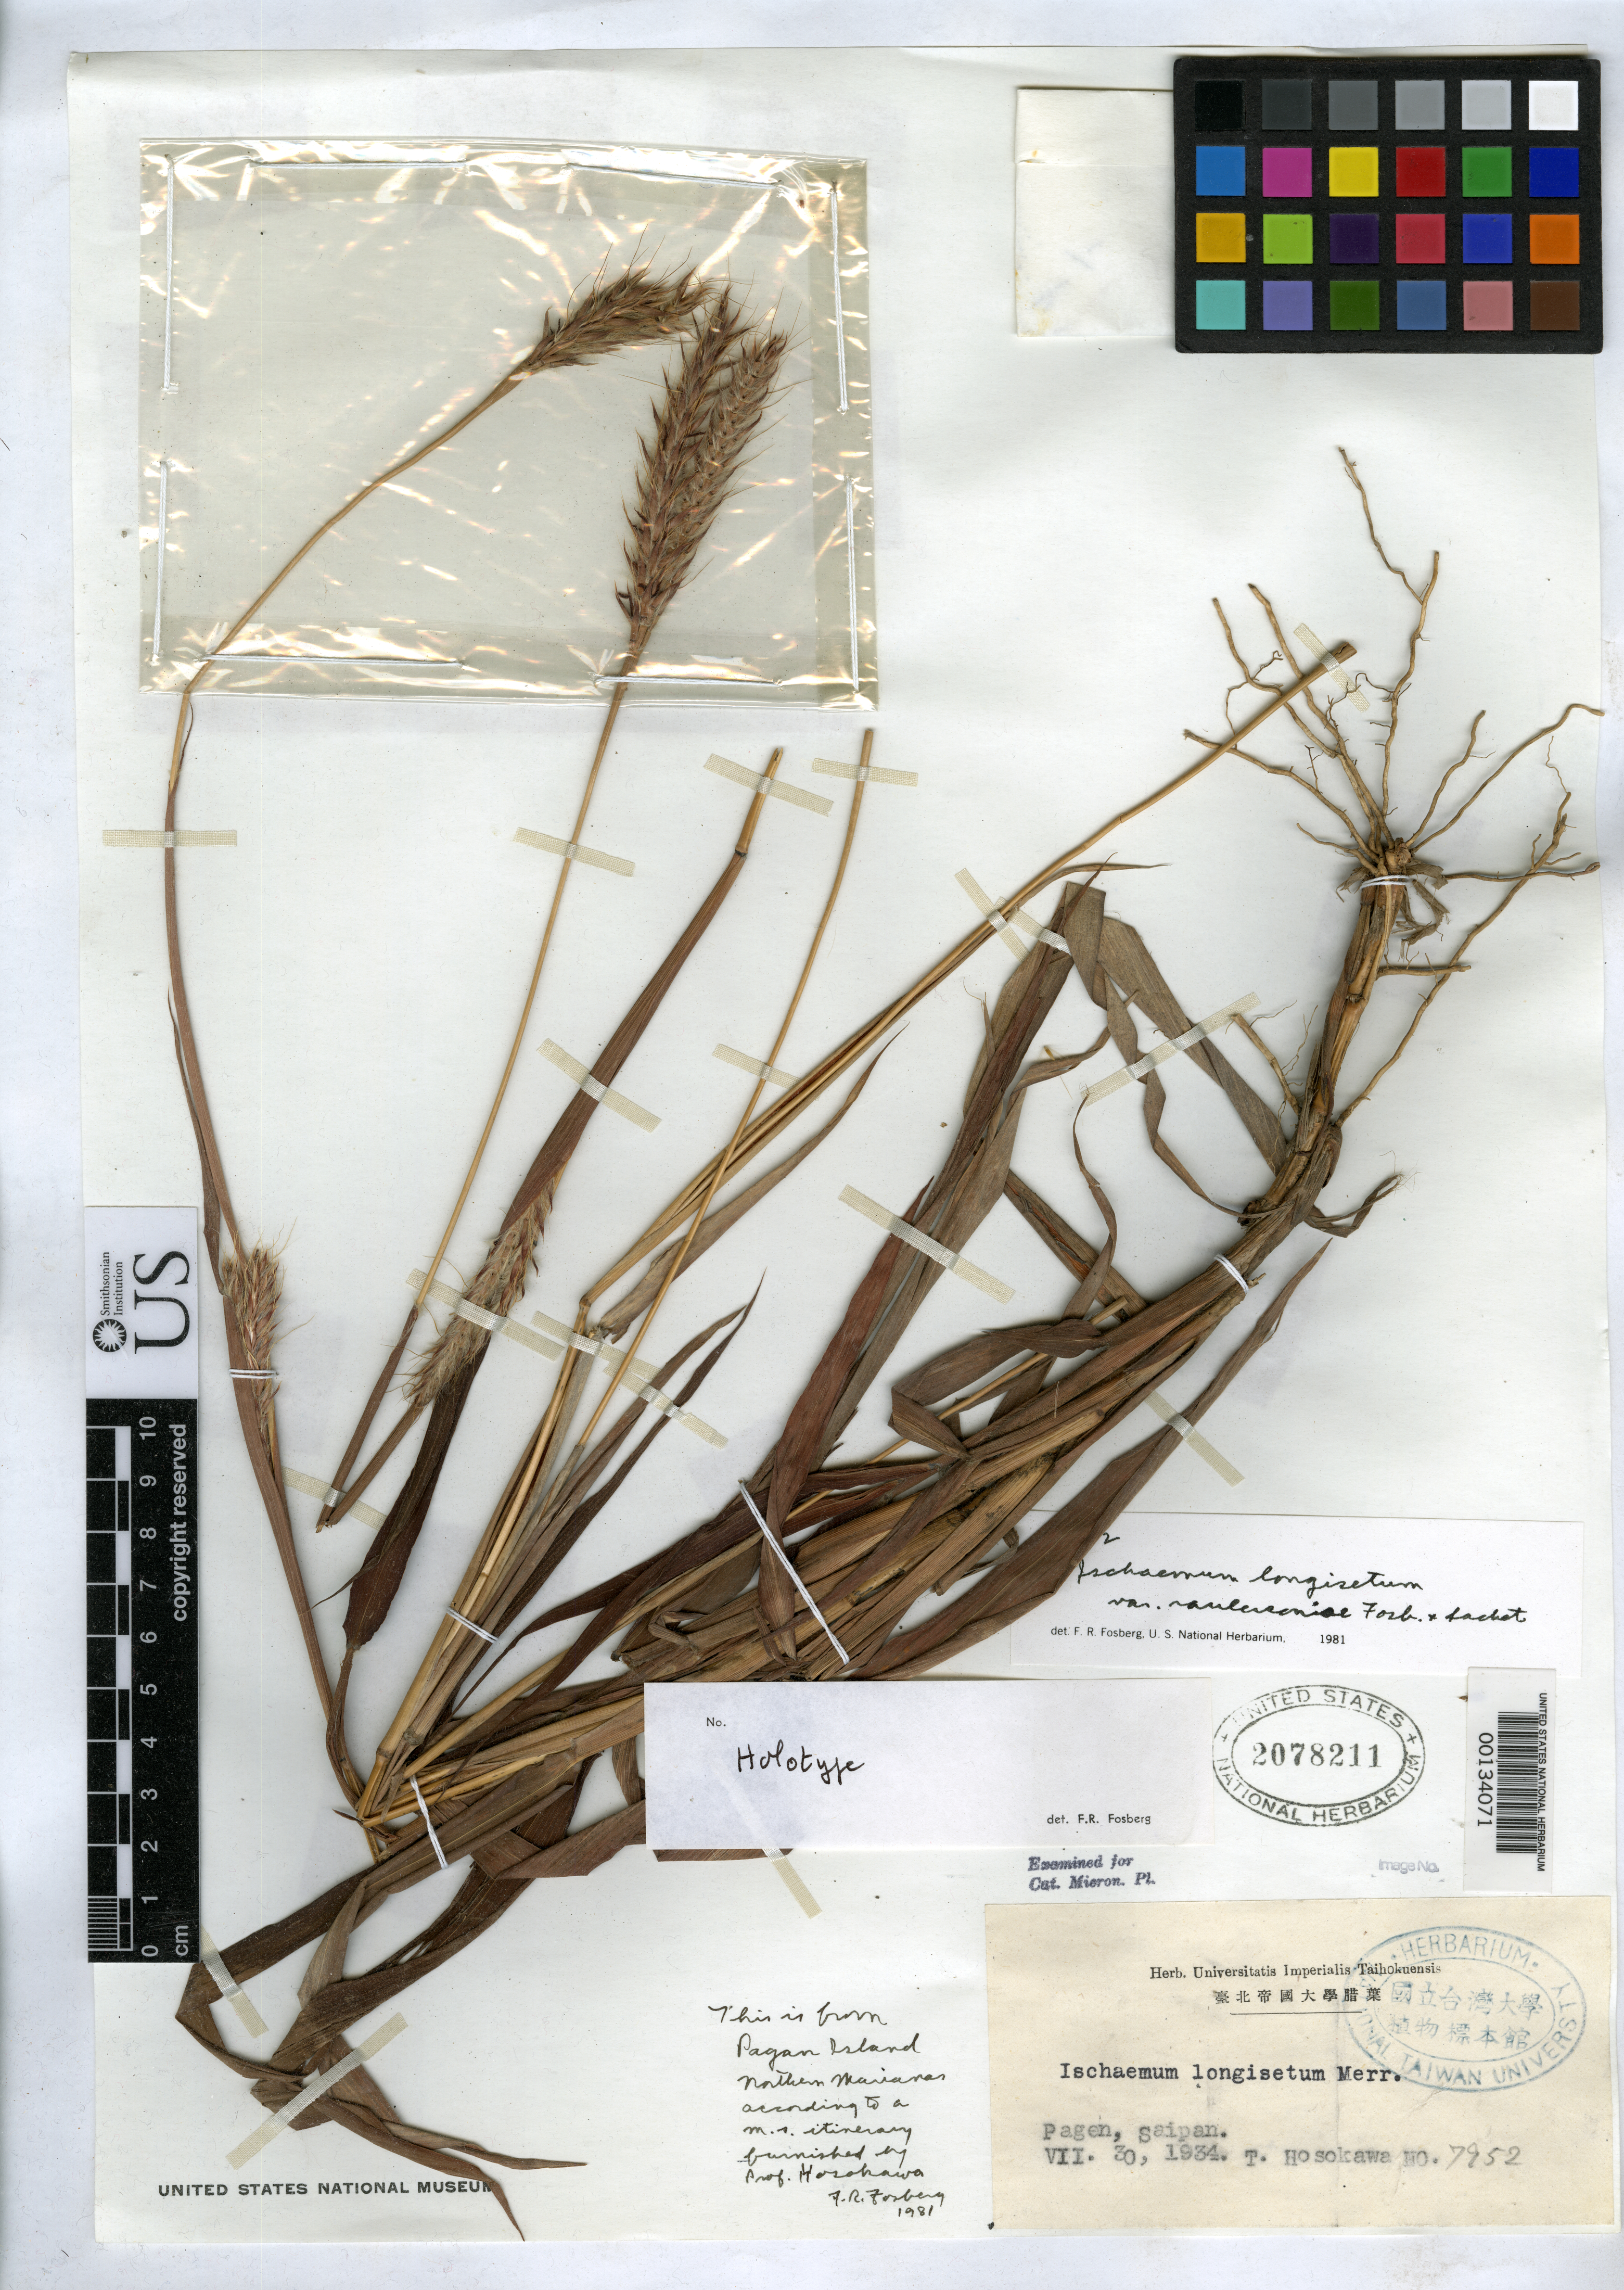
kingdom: Plantae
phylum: Tracheophyta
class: Liliopsida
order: Poales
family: Poaceae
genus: Ischaemum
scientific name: Ischaemum longisetum var. raulersoniae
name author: Fosberg & Sachet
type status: Holotype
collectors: T. Hosokawa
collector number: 7952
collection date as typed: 30 Jul 1934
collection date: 1934-07-30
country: Northern Mariana Islands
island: Pagan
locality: Saipan.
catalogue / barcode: US 2078211